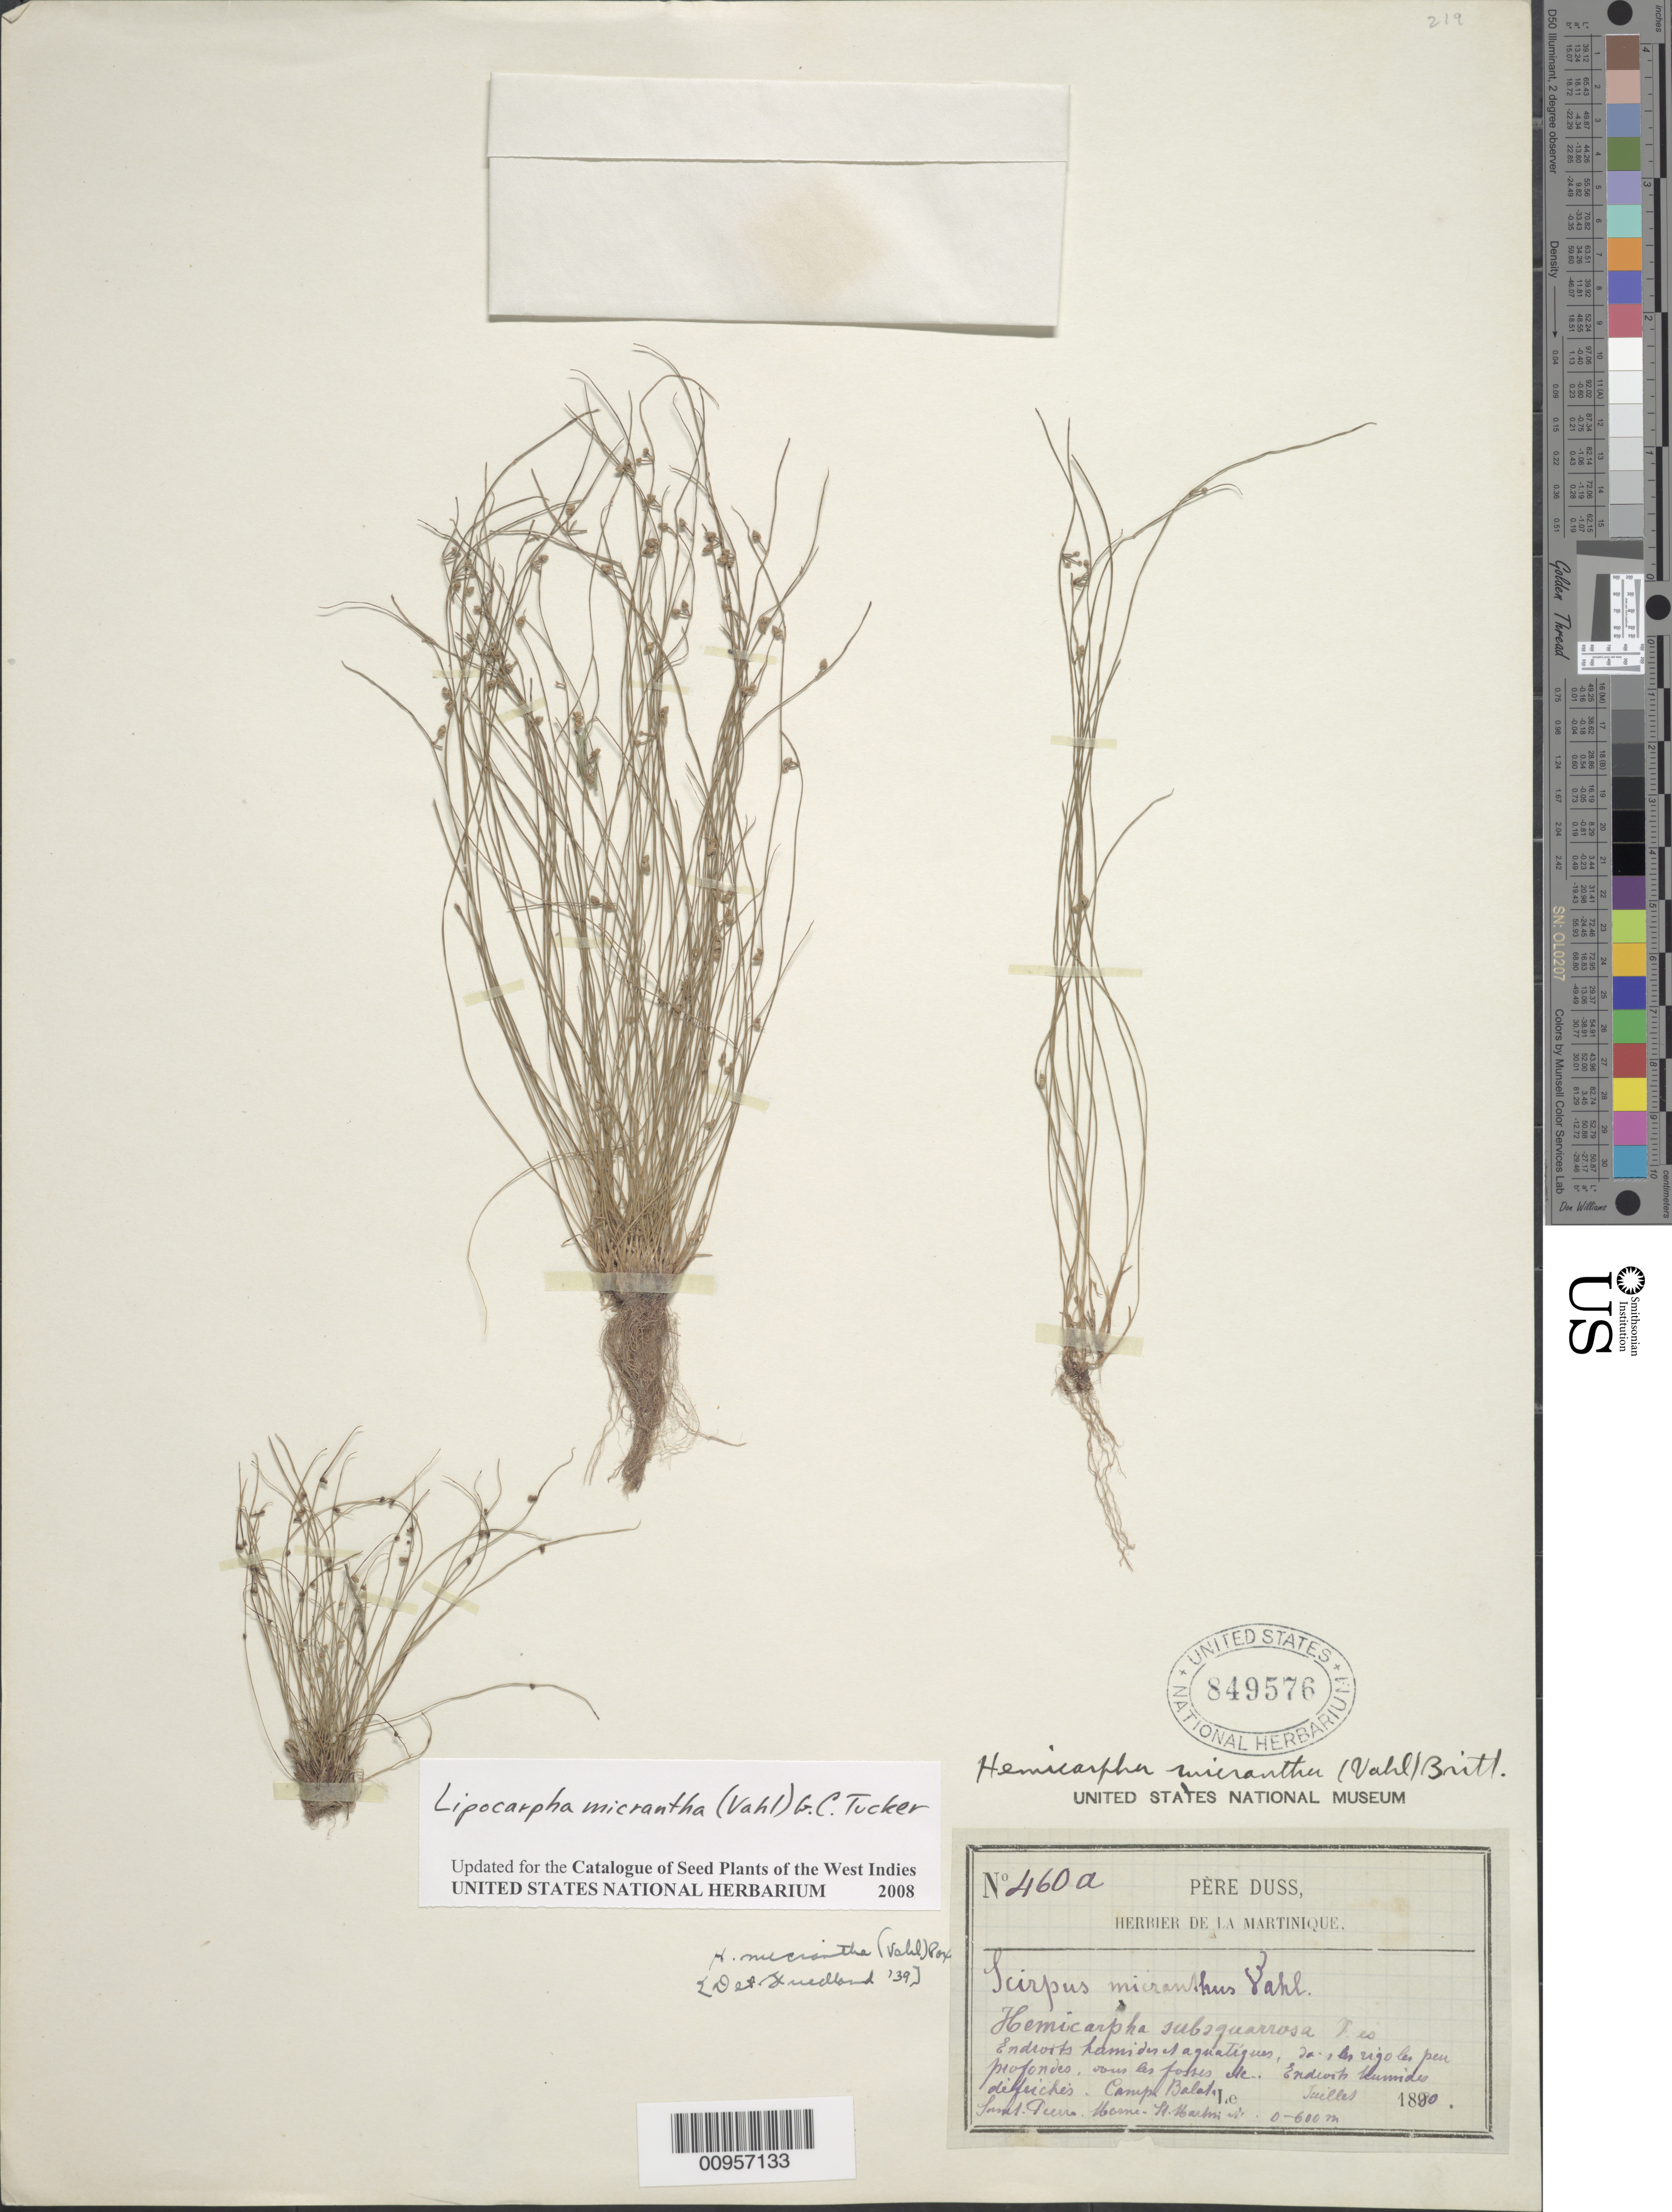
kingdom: Plantae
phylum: Tracheophyta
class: Liliopsida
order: Poales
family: Cyperaceae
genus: Cyperus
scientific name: Cyperus subsquarrosus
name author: (Muhl.) Bauters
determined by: Strong, M. T., (US), Smithsonian Institution - National Museum of Natural History (UNITED STATES)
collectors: Père Duss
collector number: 460A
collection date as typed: Jul 1880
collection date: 1880-07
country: Guadeloupe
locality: Endroits humides difriches, Camp Balata, St. Pierre, Morne St. Martin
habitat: "endroites humides et aquatiques, .., les peu … sous les fosses etc."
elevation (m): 0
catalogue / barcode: US 849576